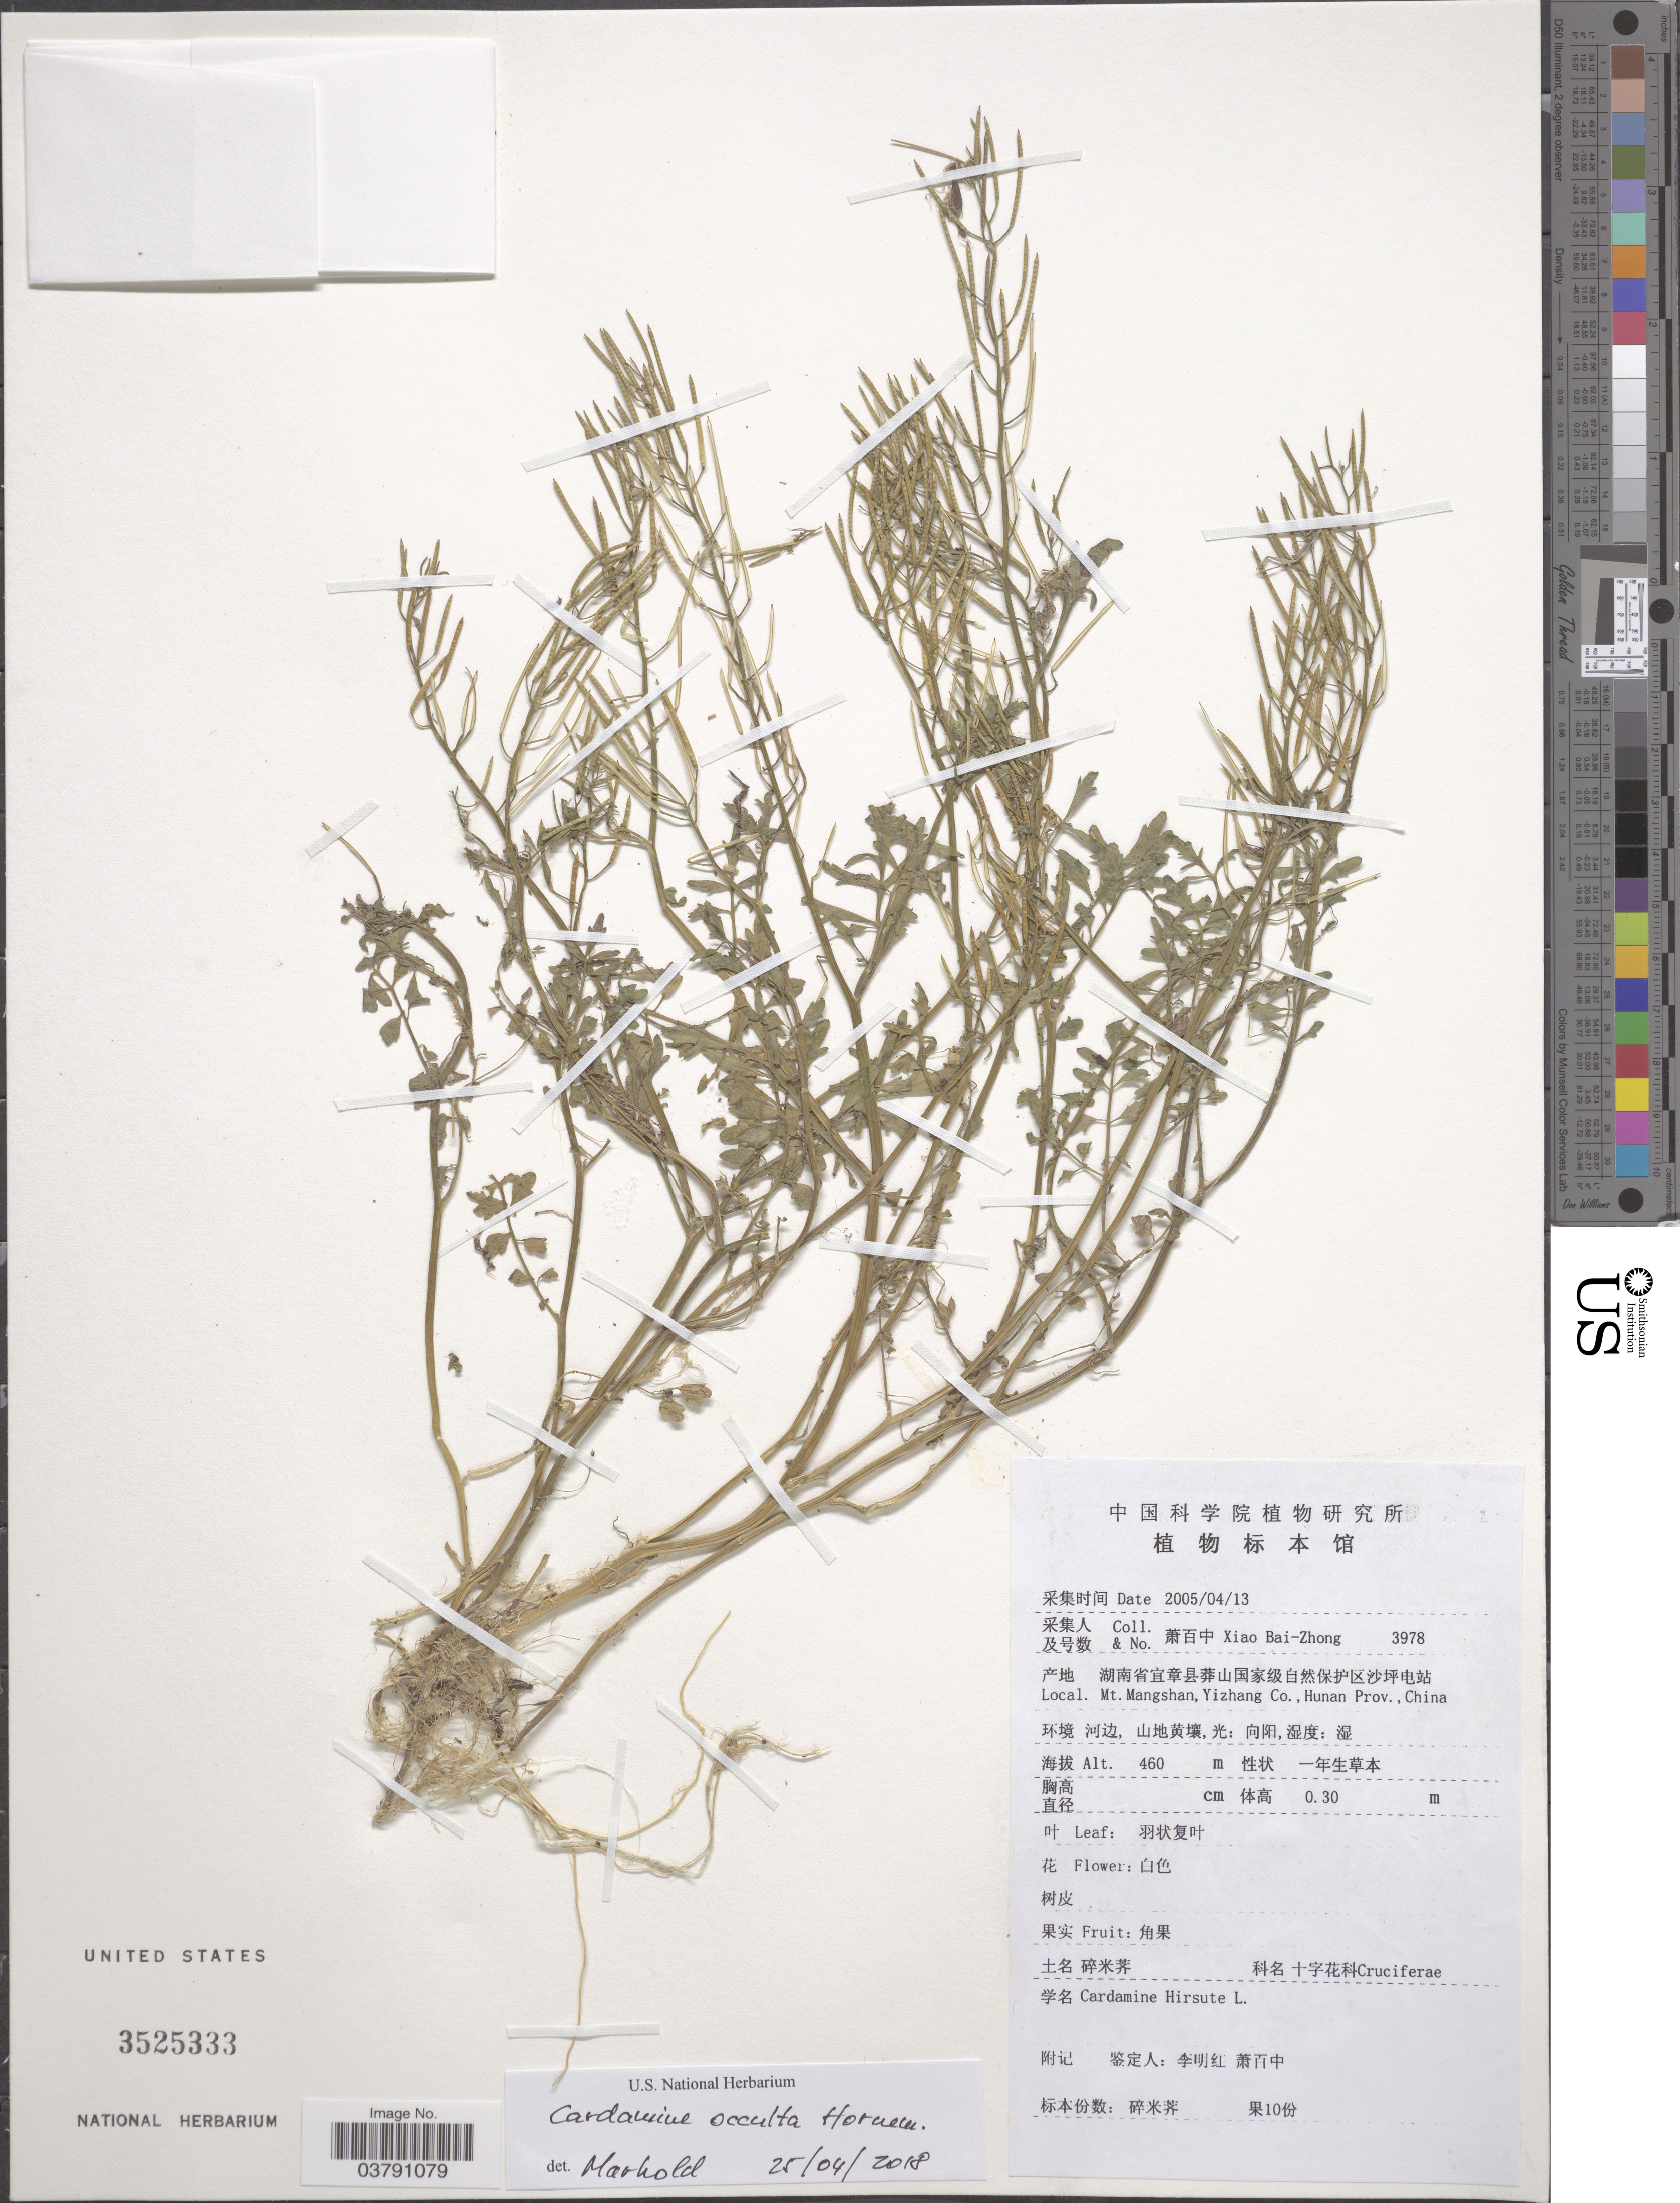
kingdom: Plantae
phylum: Tracheophyta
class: Magnoliopsida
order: Brassicales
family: Brassicaceae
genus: Cardamine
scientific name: Cardamine occulta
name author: Hornem.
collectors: B. Z. Xiao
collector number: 3978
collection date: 2005-04-13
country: China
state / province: Hunan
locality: Mt. Mangshan, Yizhang Co., Hunan Prov.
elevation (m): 460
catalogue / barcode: US 3525333